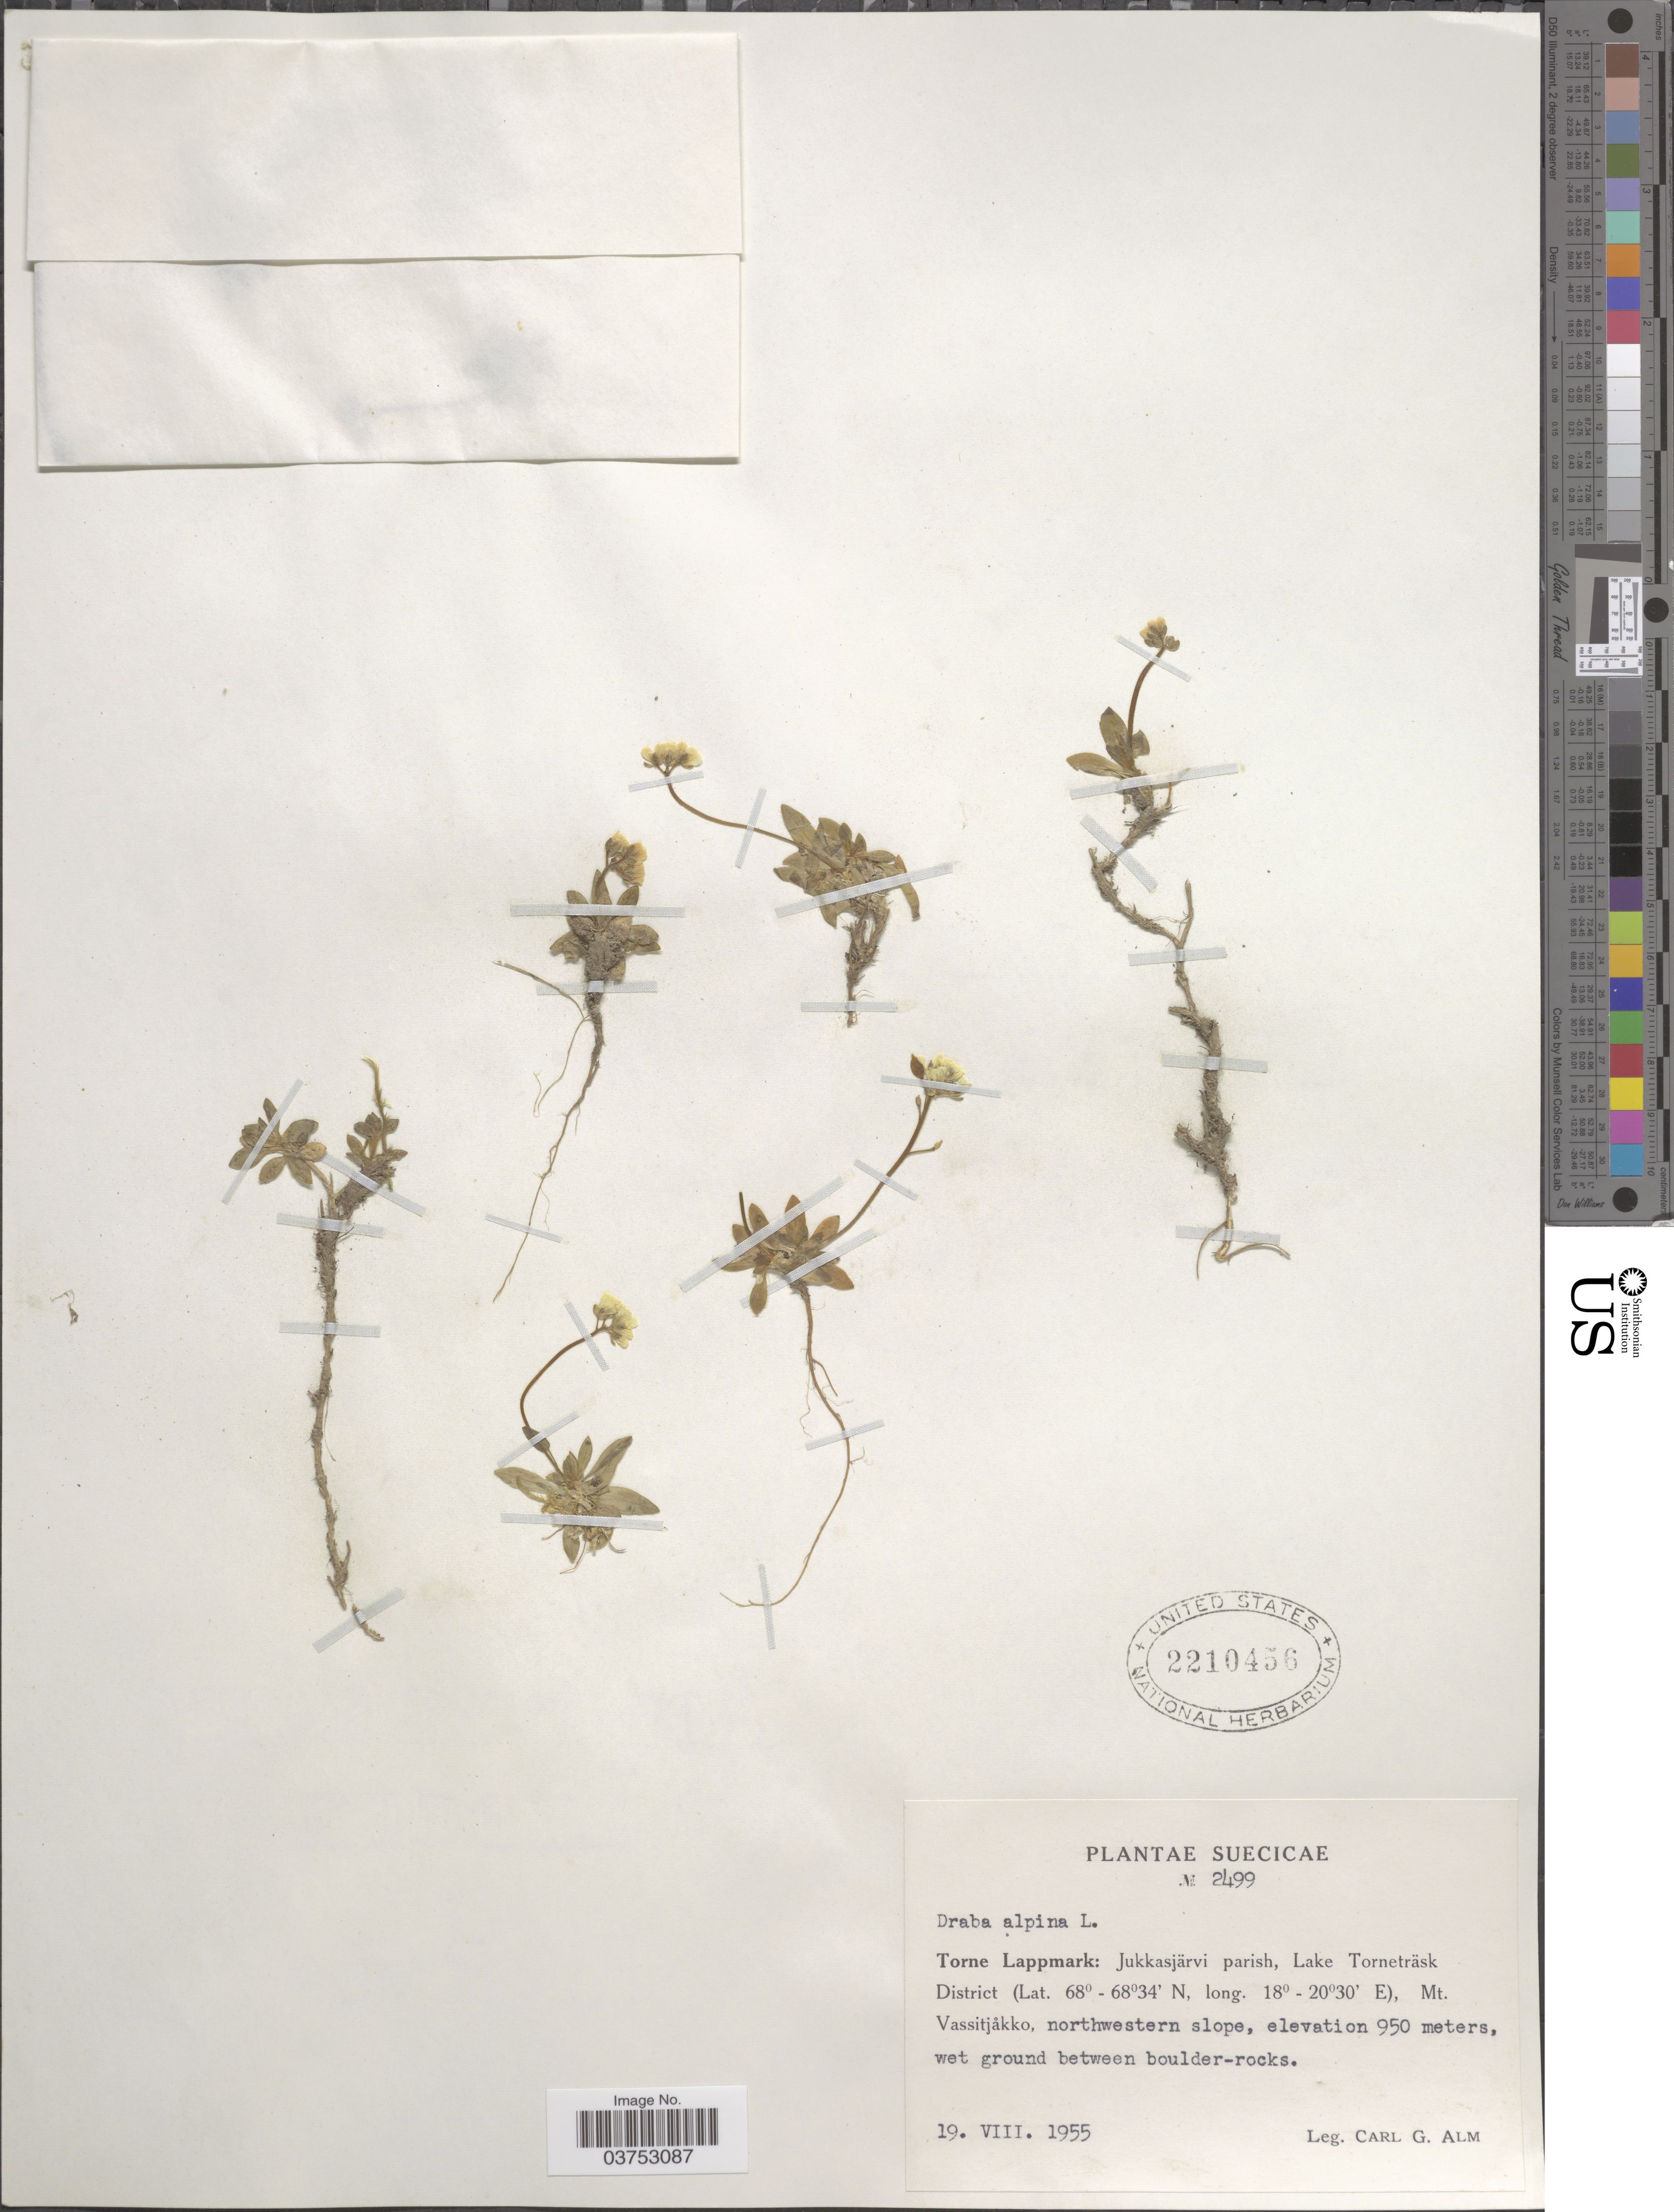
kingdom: Plantae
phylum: Tracheophyta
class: Magnoliopsida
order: Brassicales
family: Brassicaceae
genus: Draba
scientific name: Draba alpina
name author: L.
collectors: C. G. Alm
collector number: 2499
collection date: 1955-08-19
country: Sweden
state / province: Norrbotten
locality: Suecicae. Torne Lappmark: Jukkasjärvi parish, Lake Torneträsk District, Mt. Vassitjåkko, northwestern slope.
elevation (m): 950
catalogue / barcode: US 2210456